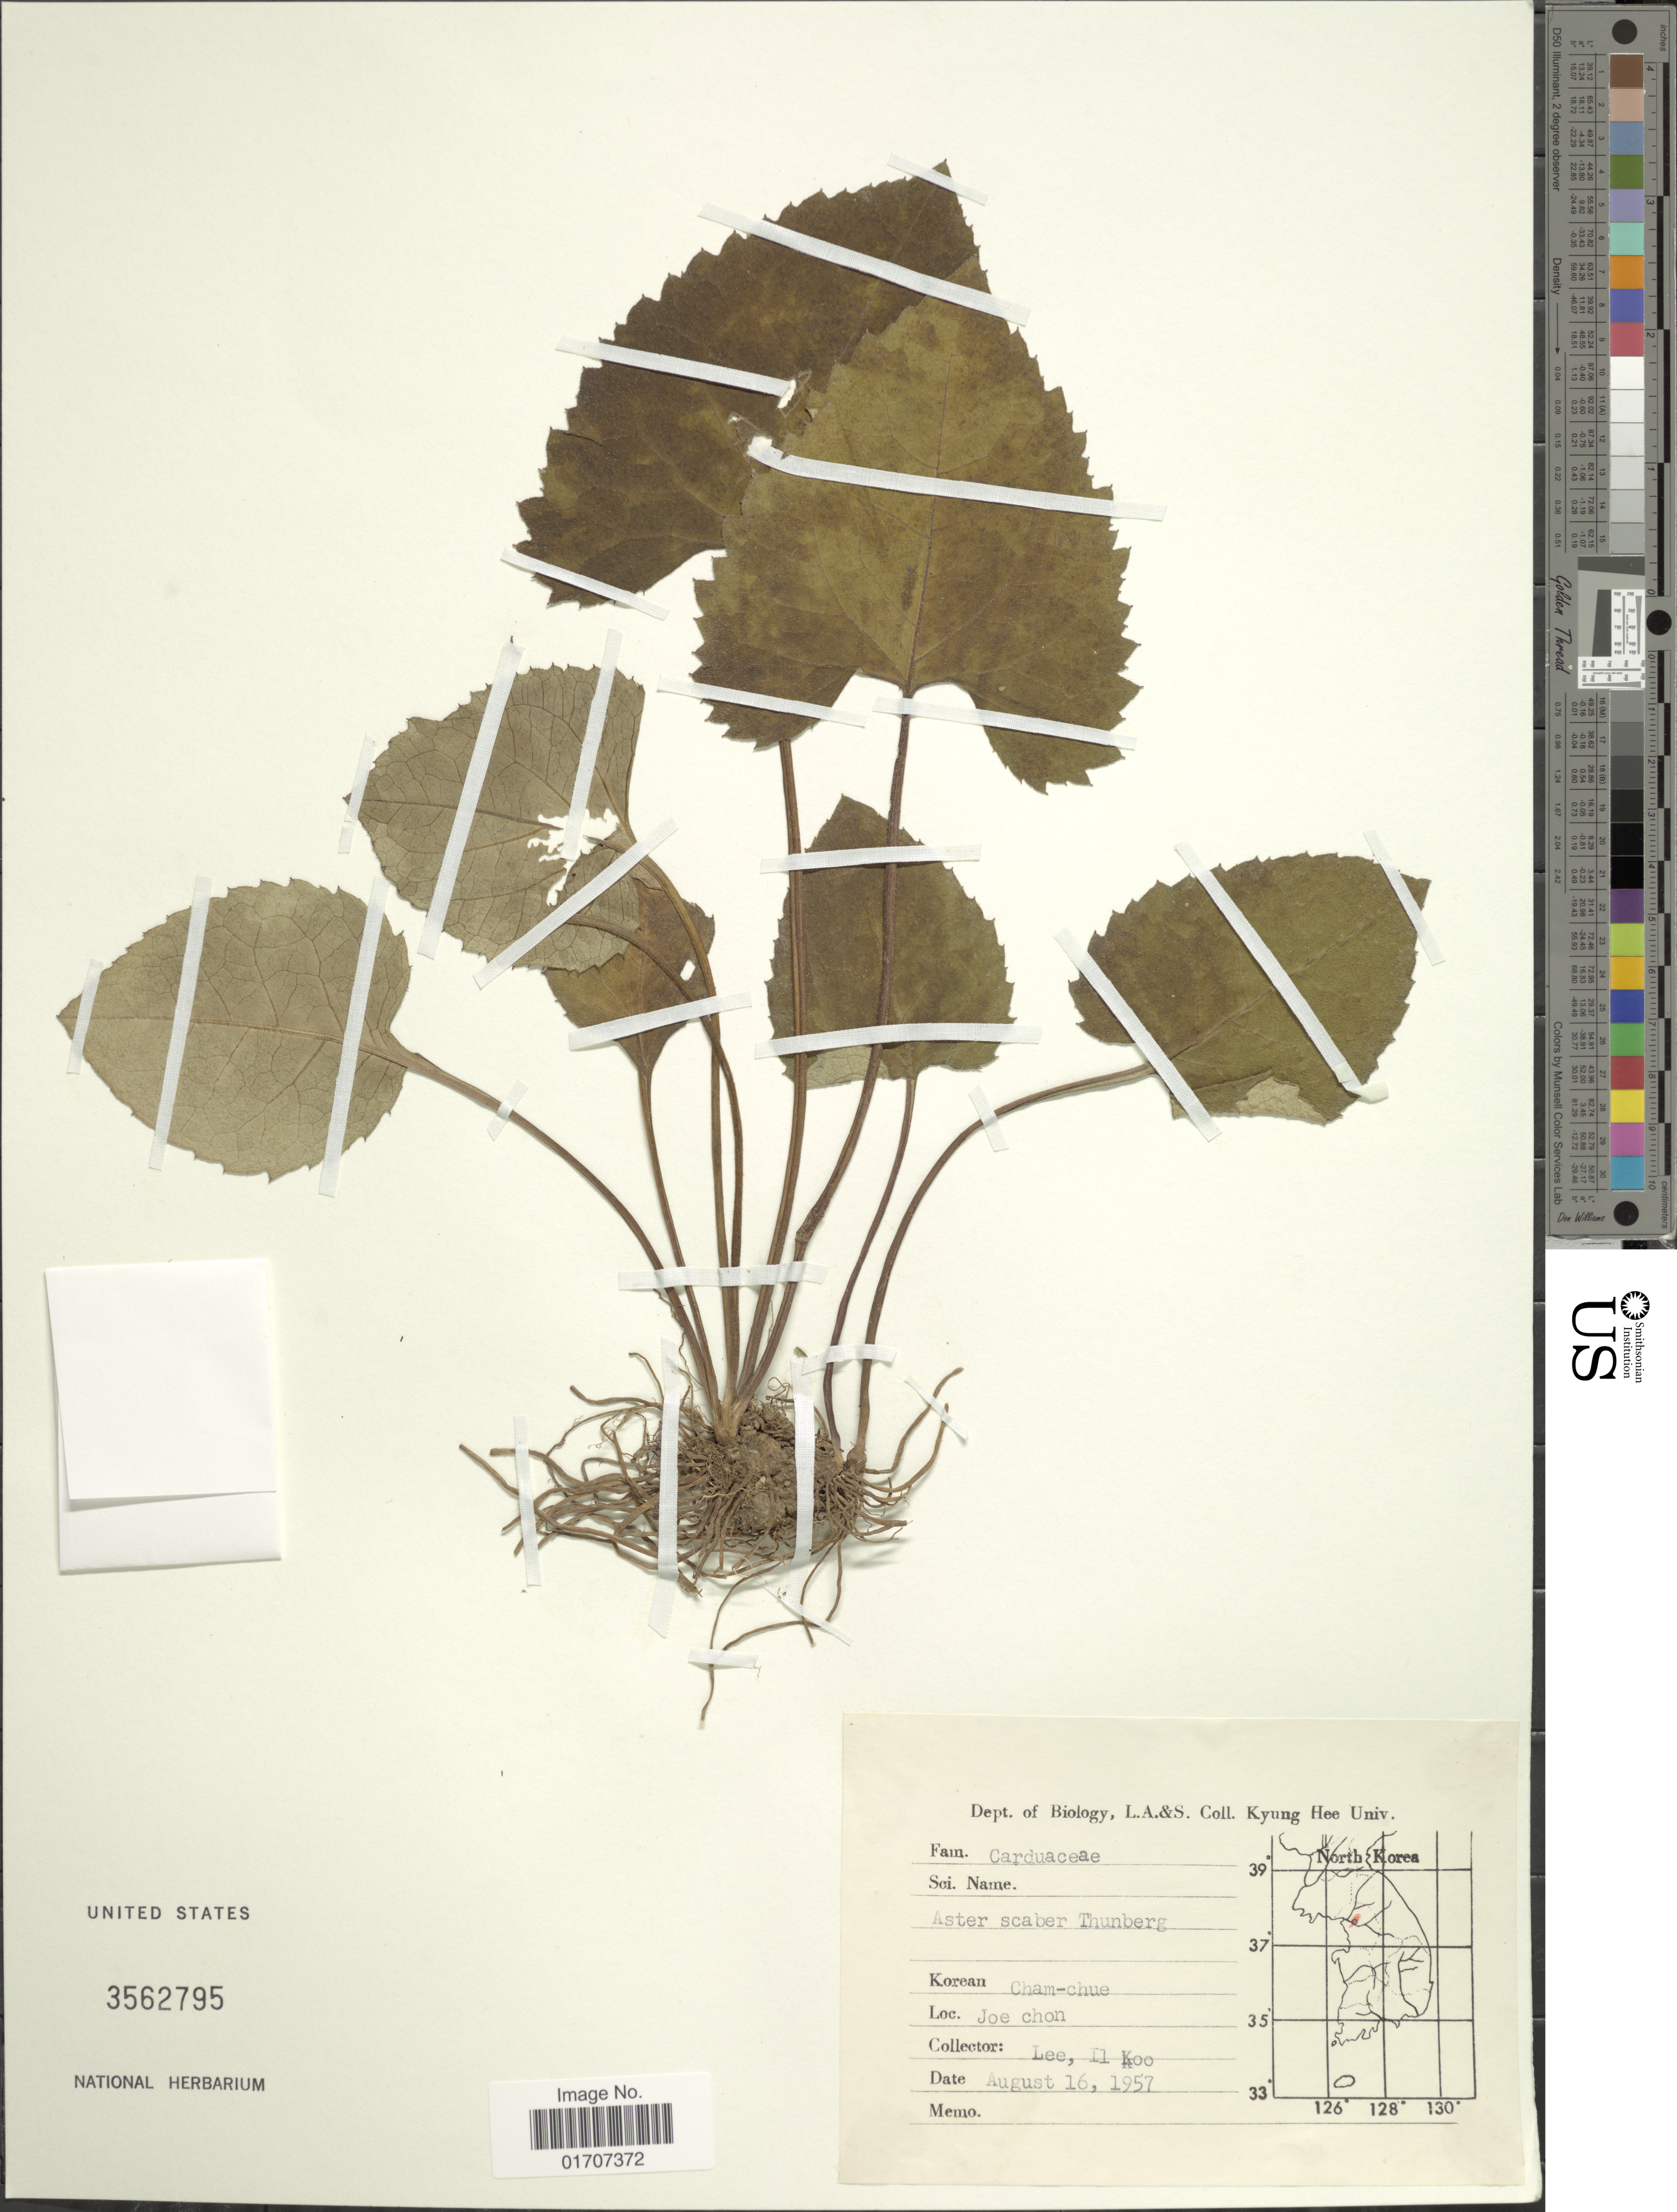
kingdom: Plantae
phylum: Tracheophyta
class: Magnoliopsida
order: Asterales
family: Asteraceae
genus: Doellingeria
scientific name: Doellingeria scabra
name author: (Thunb.) Nees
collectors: I. Lee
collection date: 1957-08-16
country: South Korea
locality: Joe chon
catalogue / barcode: US 3562795